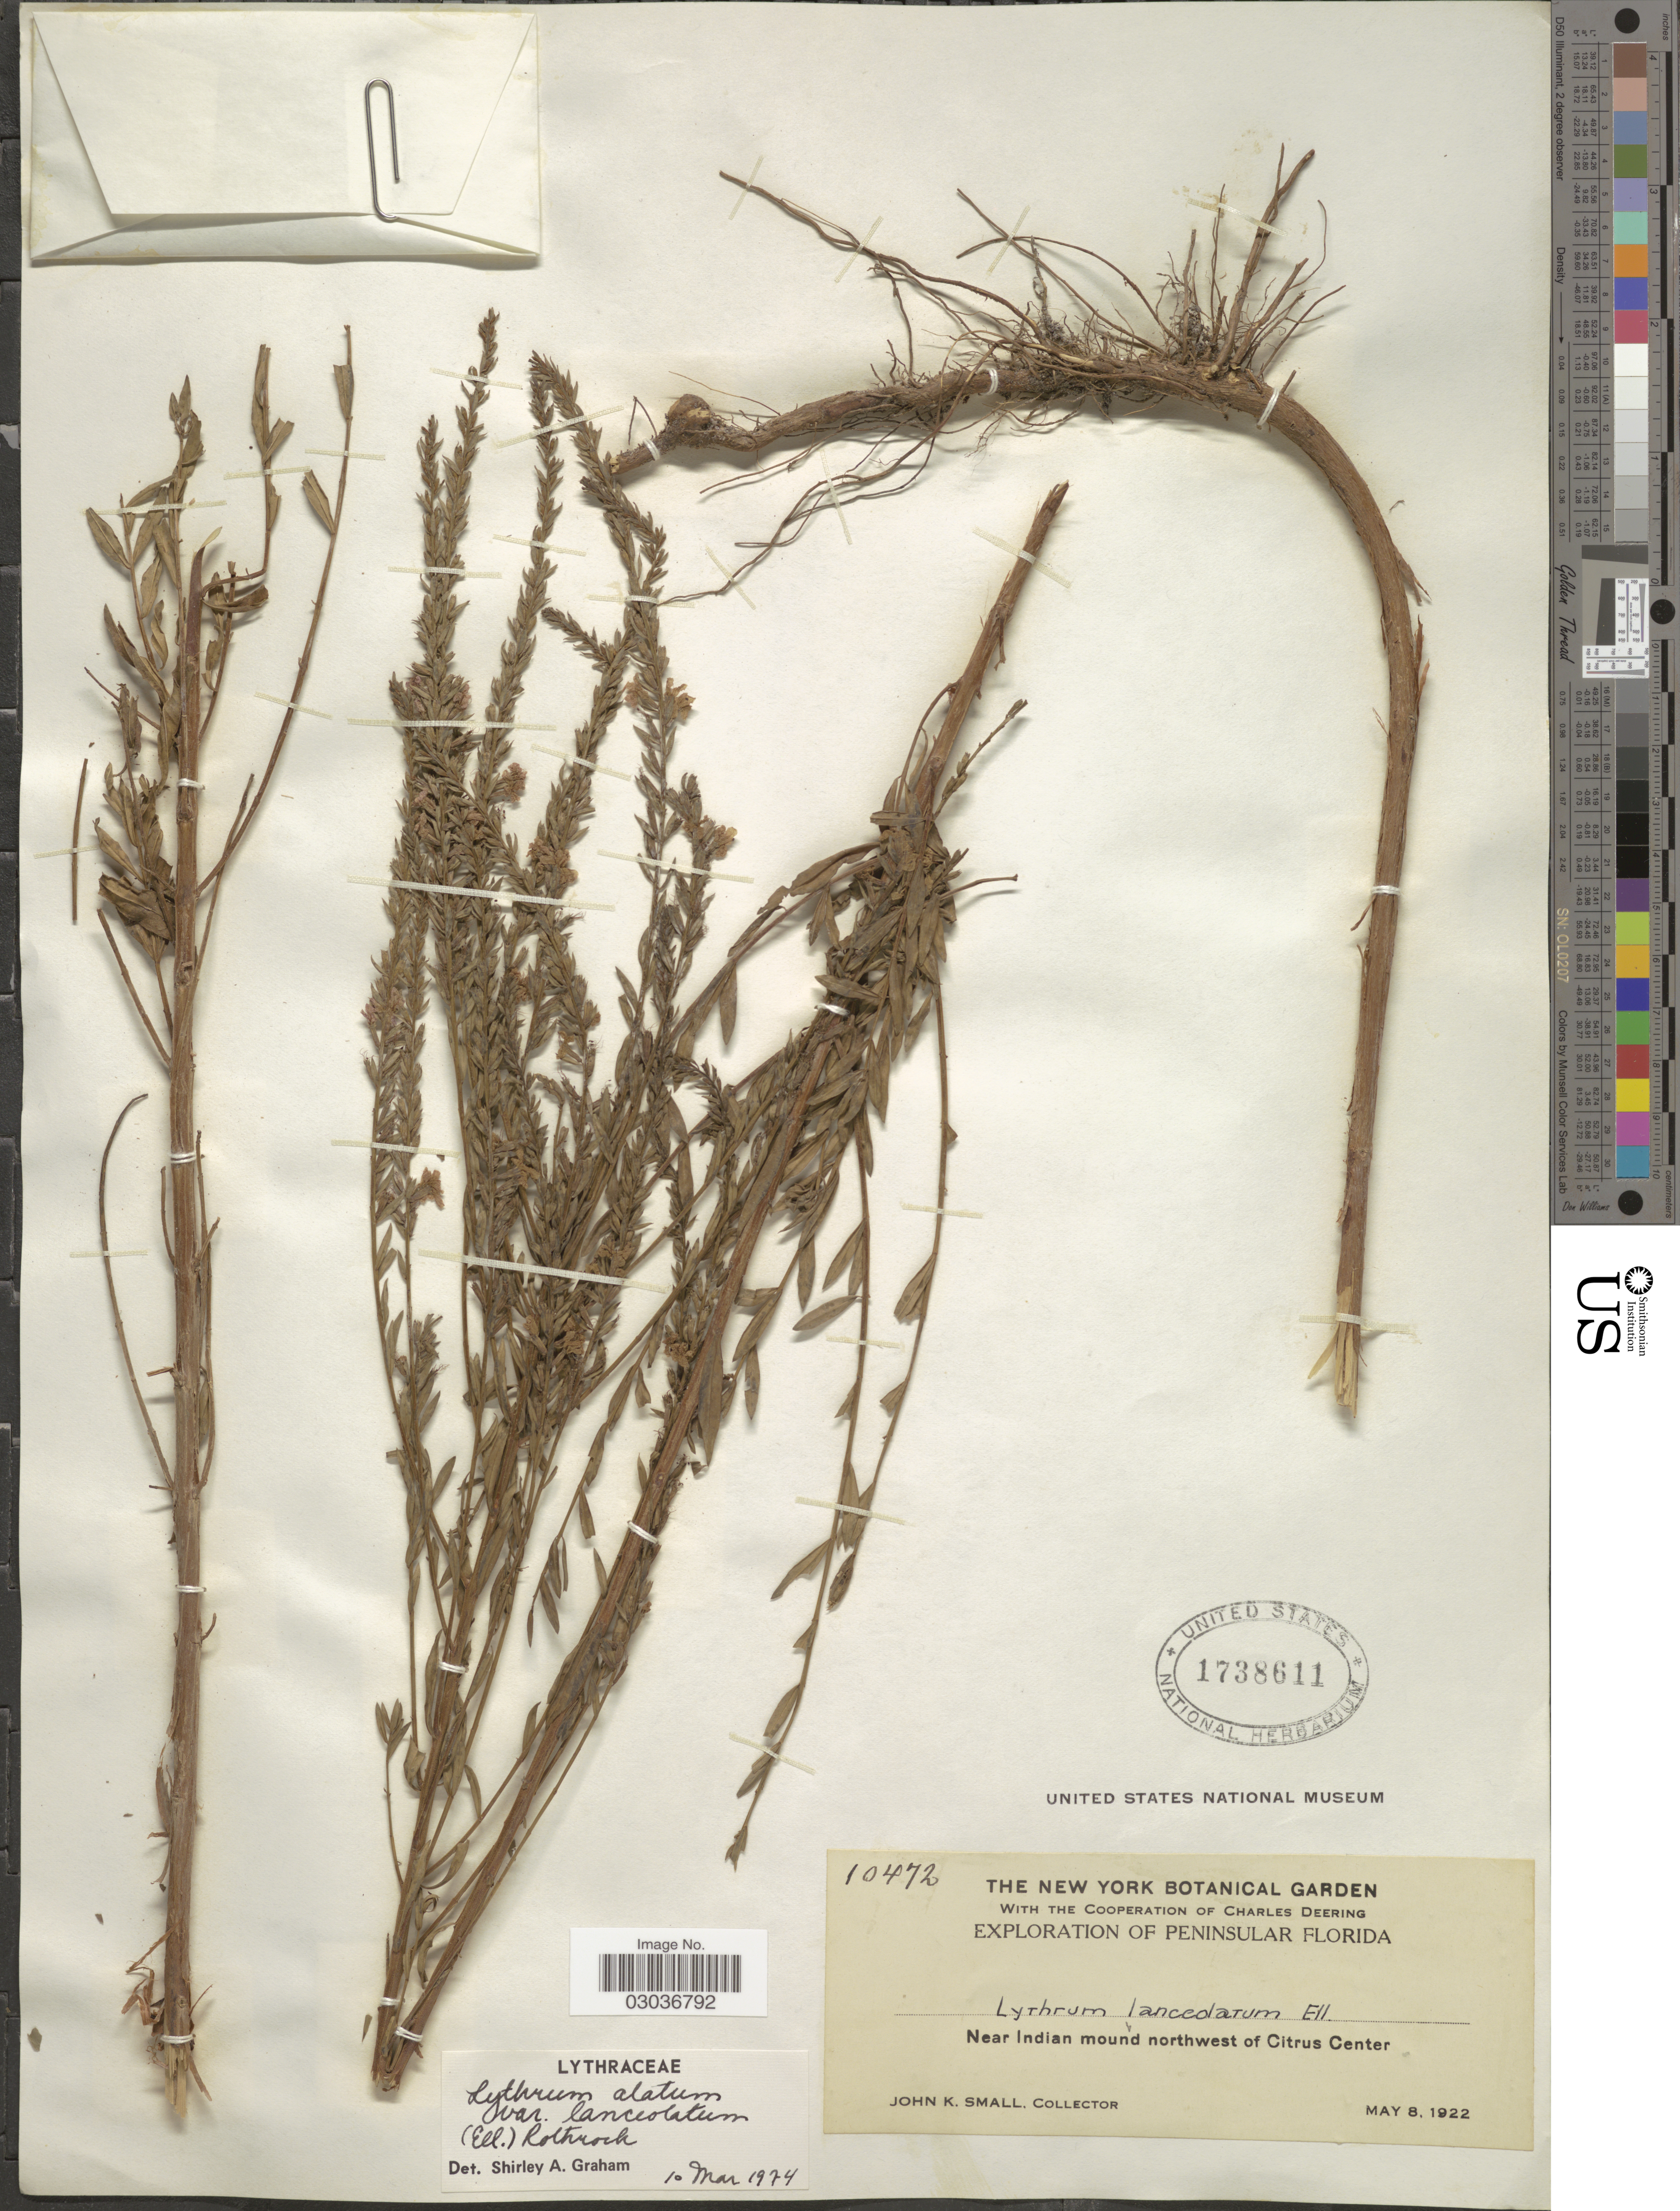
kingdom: Plantae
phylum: Tracheophyta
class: Magnoliopsida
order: Myrtales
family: Lythraceae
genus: Lythrum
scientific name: Lythrum alatum var. lanceolatum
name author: (Elliott) A. Gray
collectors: J. K. Small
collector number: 10472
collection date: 1922-05-08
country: United States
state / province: Florida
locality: Peninsular Florida. Near Indian mound northwest of Citrus Center.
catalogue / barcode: US 1738611